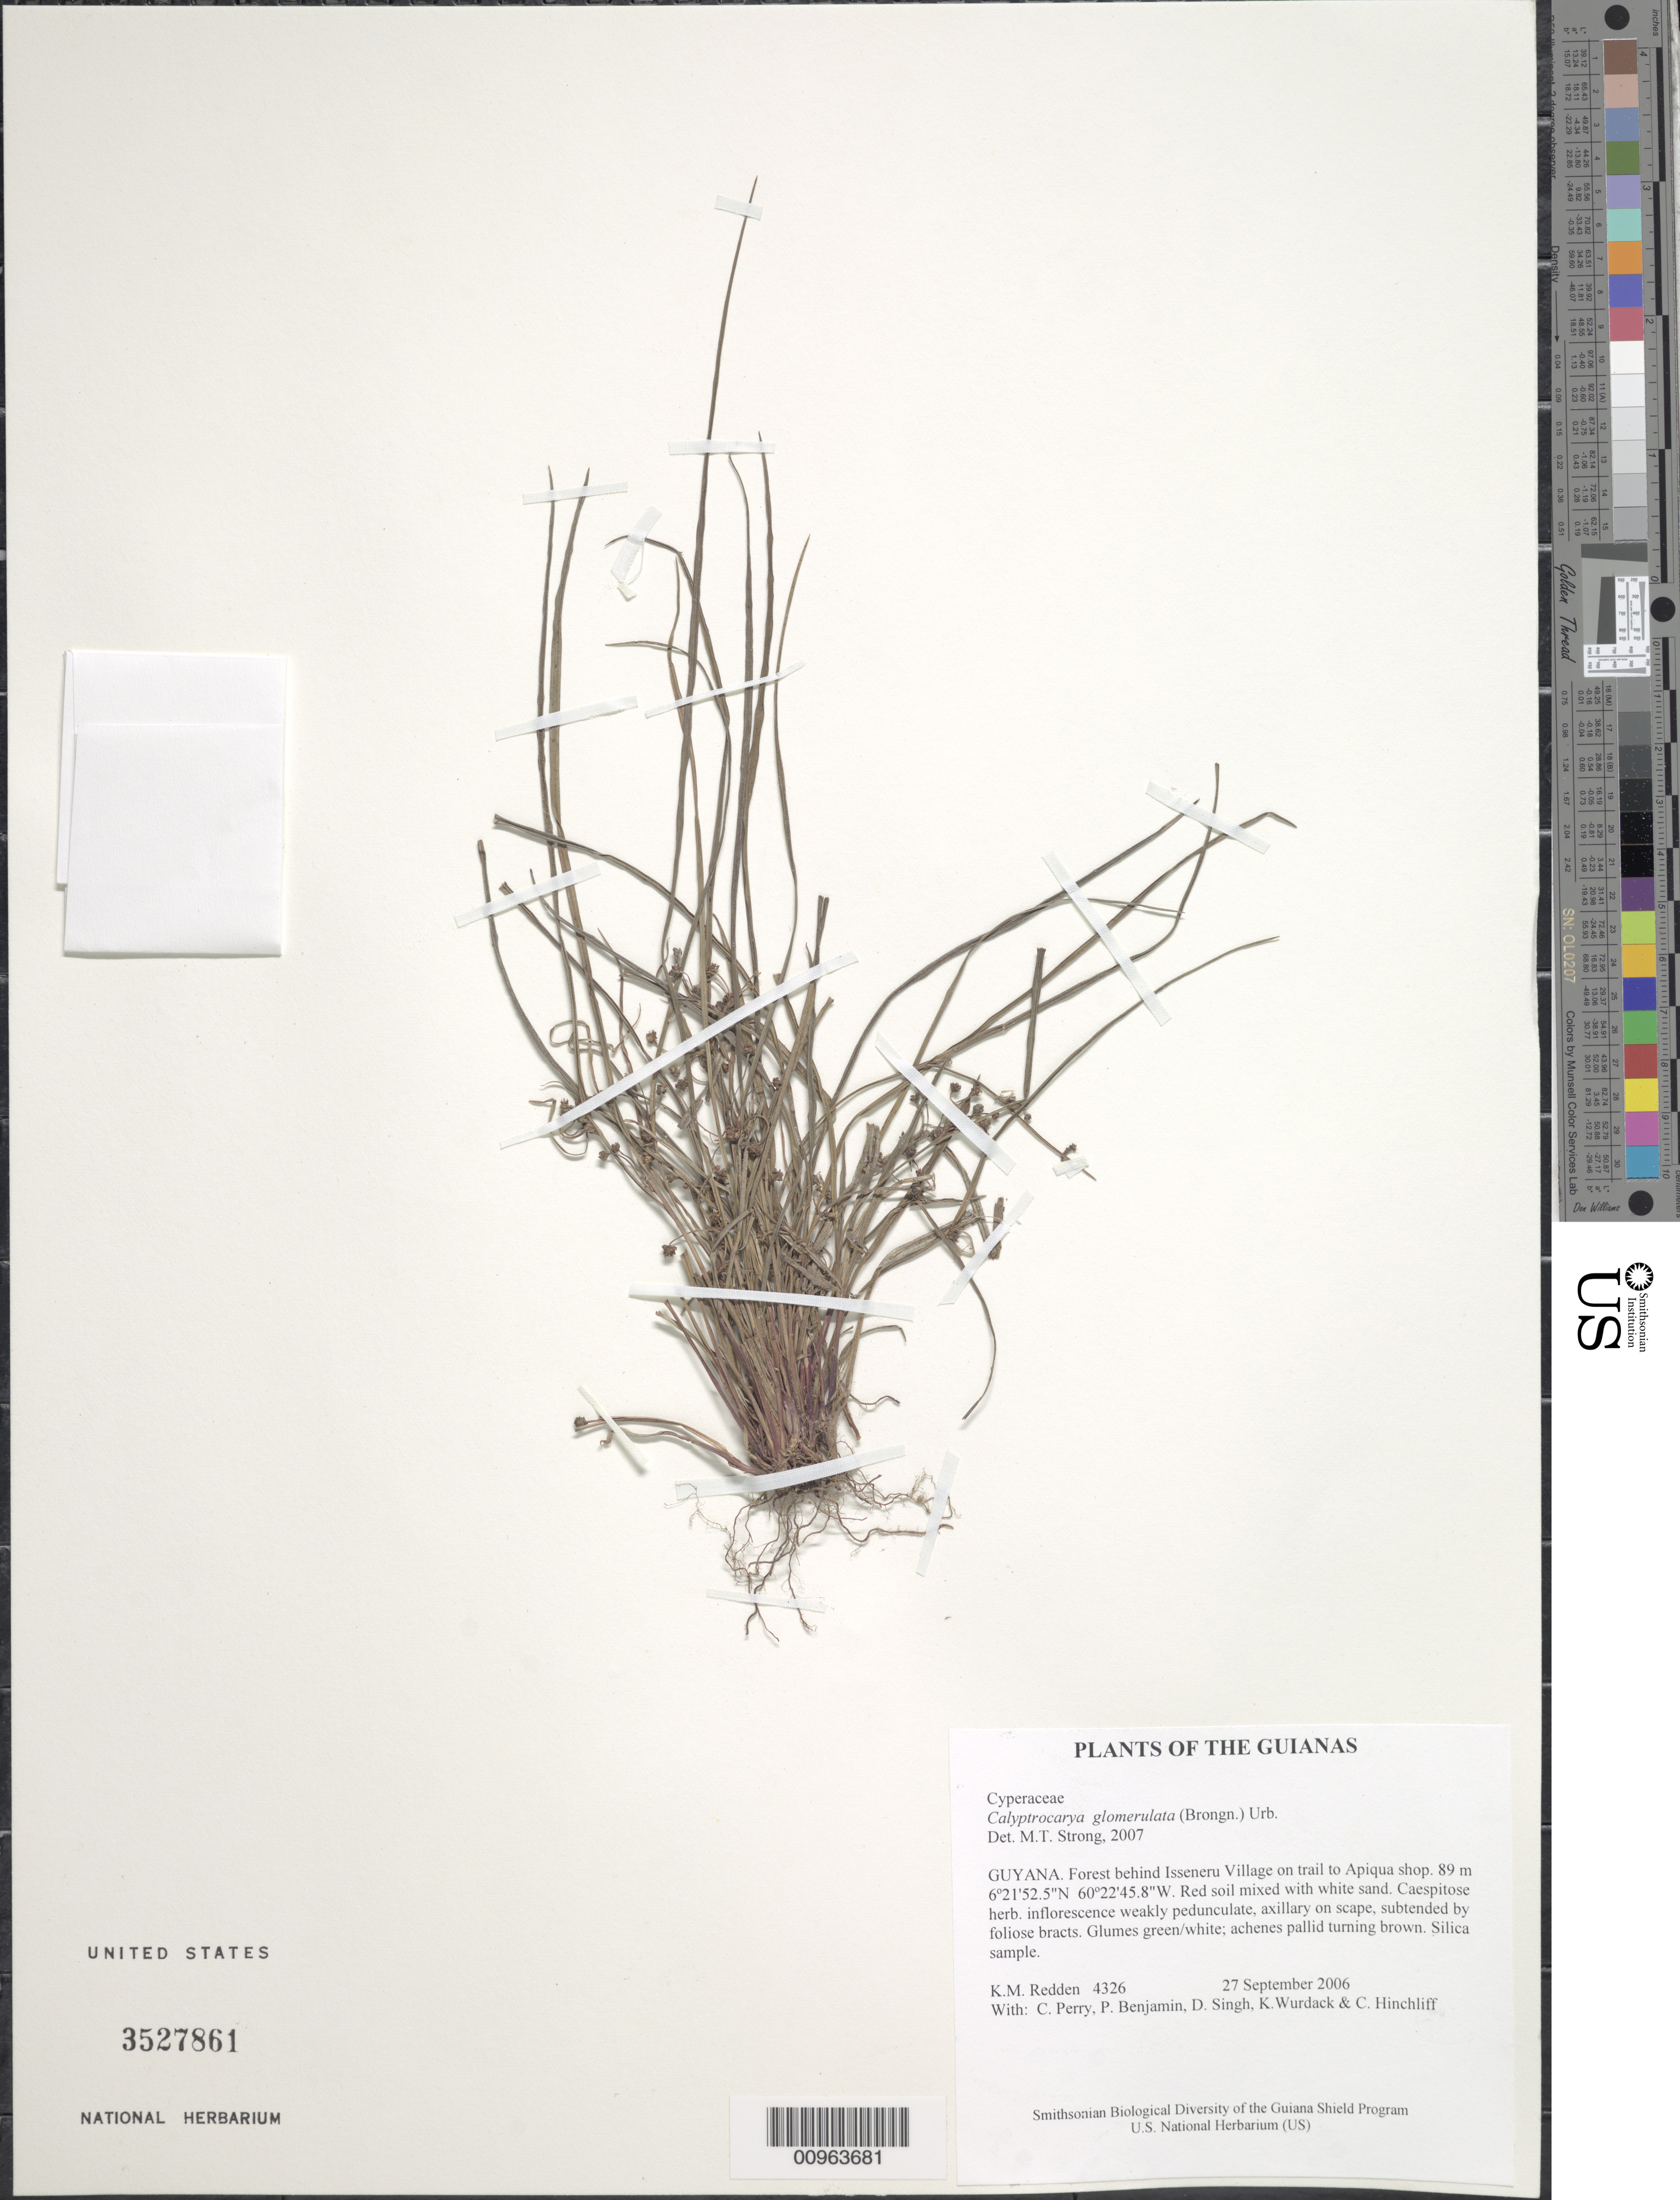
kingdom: Plantae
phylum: Tracheophyta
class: Liliopsida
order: Poales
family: Cyperaceae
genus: Calyptrocarya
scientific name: Calyptrocarya glomerulata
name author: (Brongn.) Urb.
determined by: Strong, M. T., (US), Smithsonian Institution - National Museum of Natural History (UNITED STATES)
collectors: K. M. Redden, C. Perry, P. Benjamin, D. Singh, K. Wurdack & C. E. Hinchliff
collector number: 4326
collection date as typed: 27 September 2006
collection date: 2006-09-27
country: Guyana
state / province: Cuyuni-Mazaruni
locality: Forest behind Isseneru Village on trail to Apiqua shop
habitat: Red soil mixed with white sand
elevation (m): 89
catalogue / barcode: US 3527861